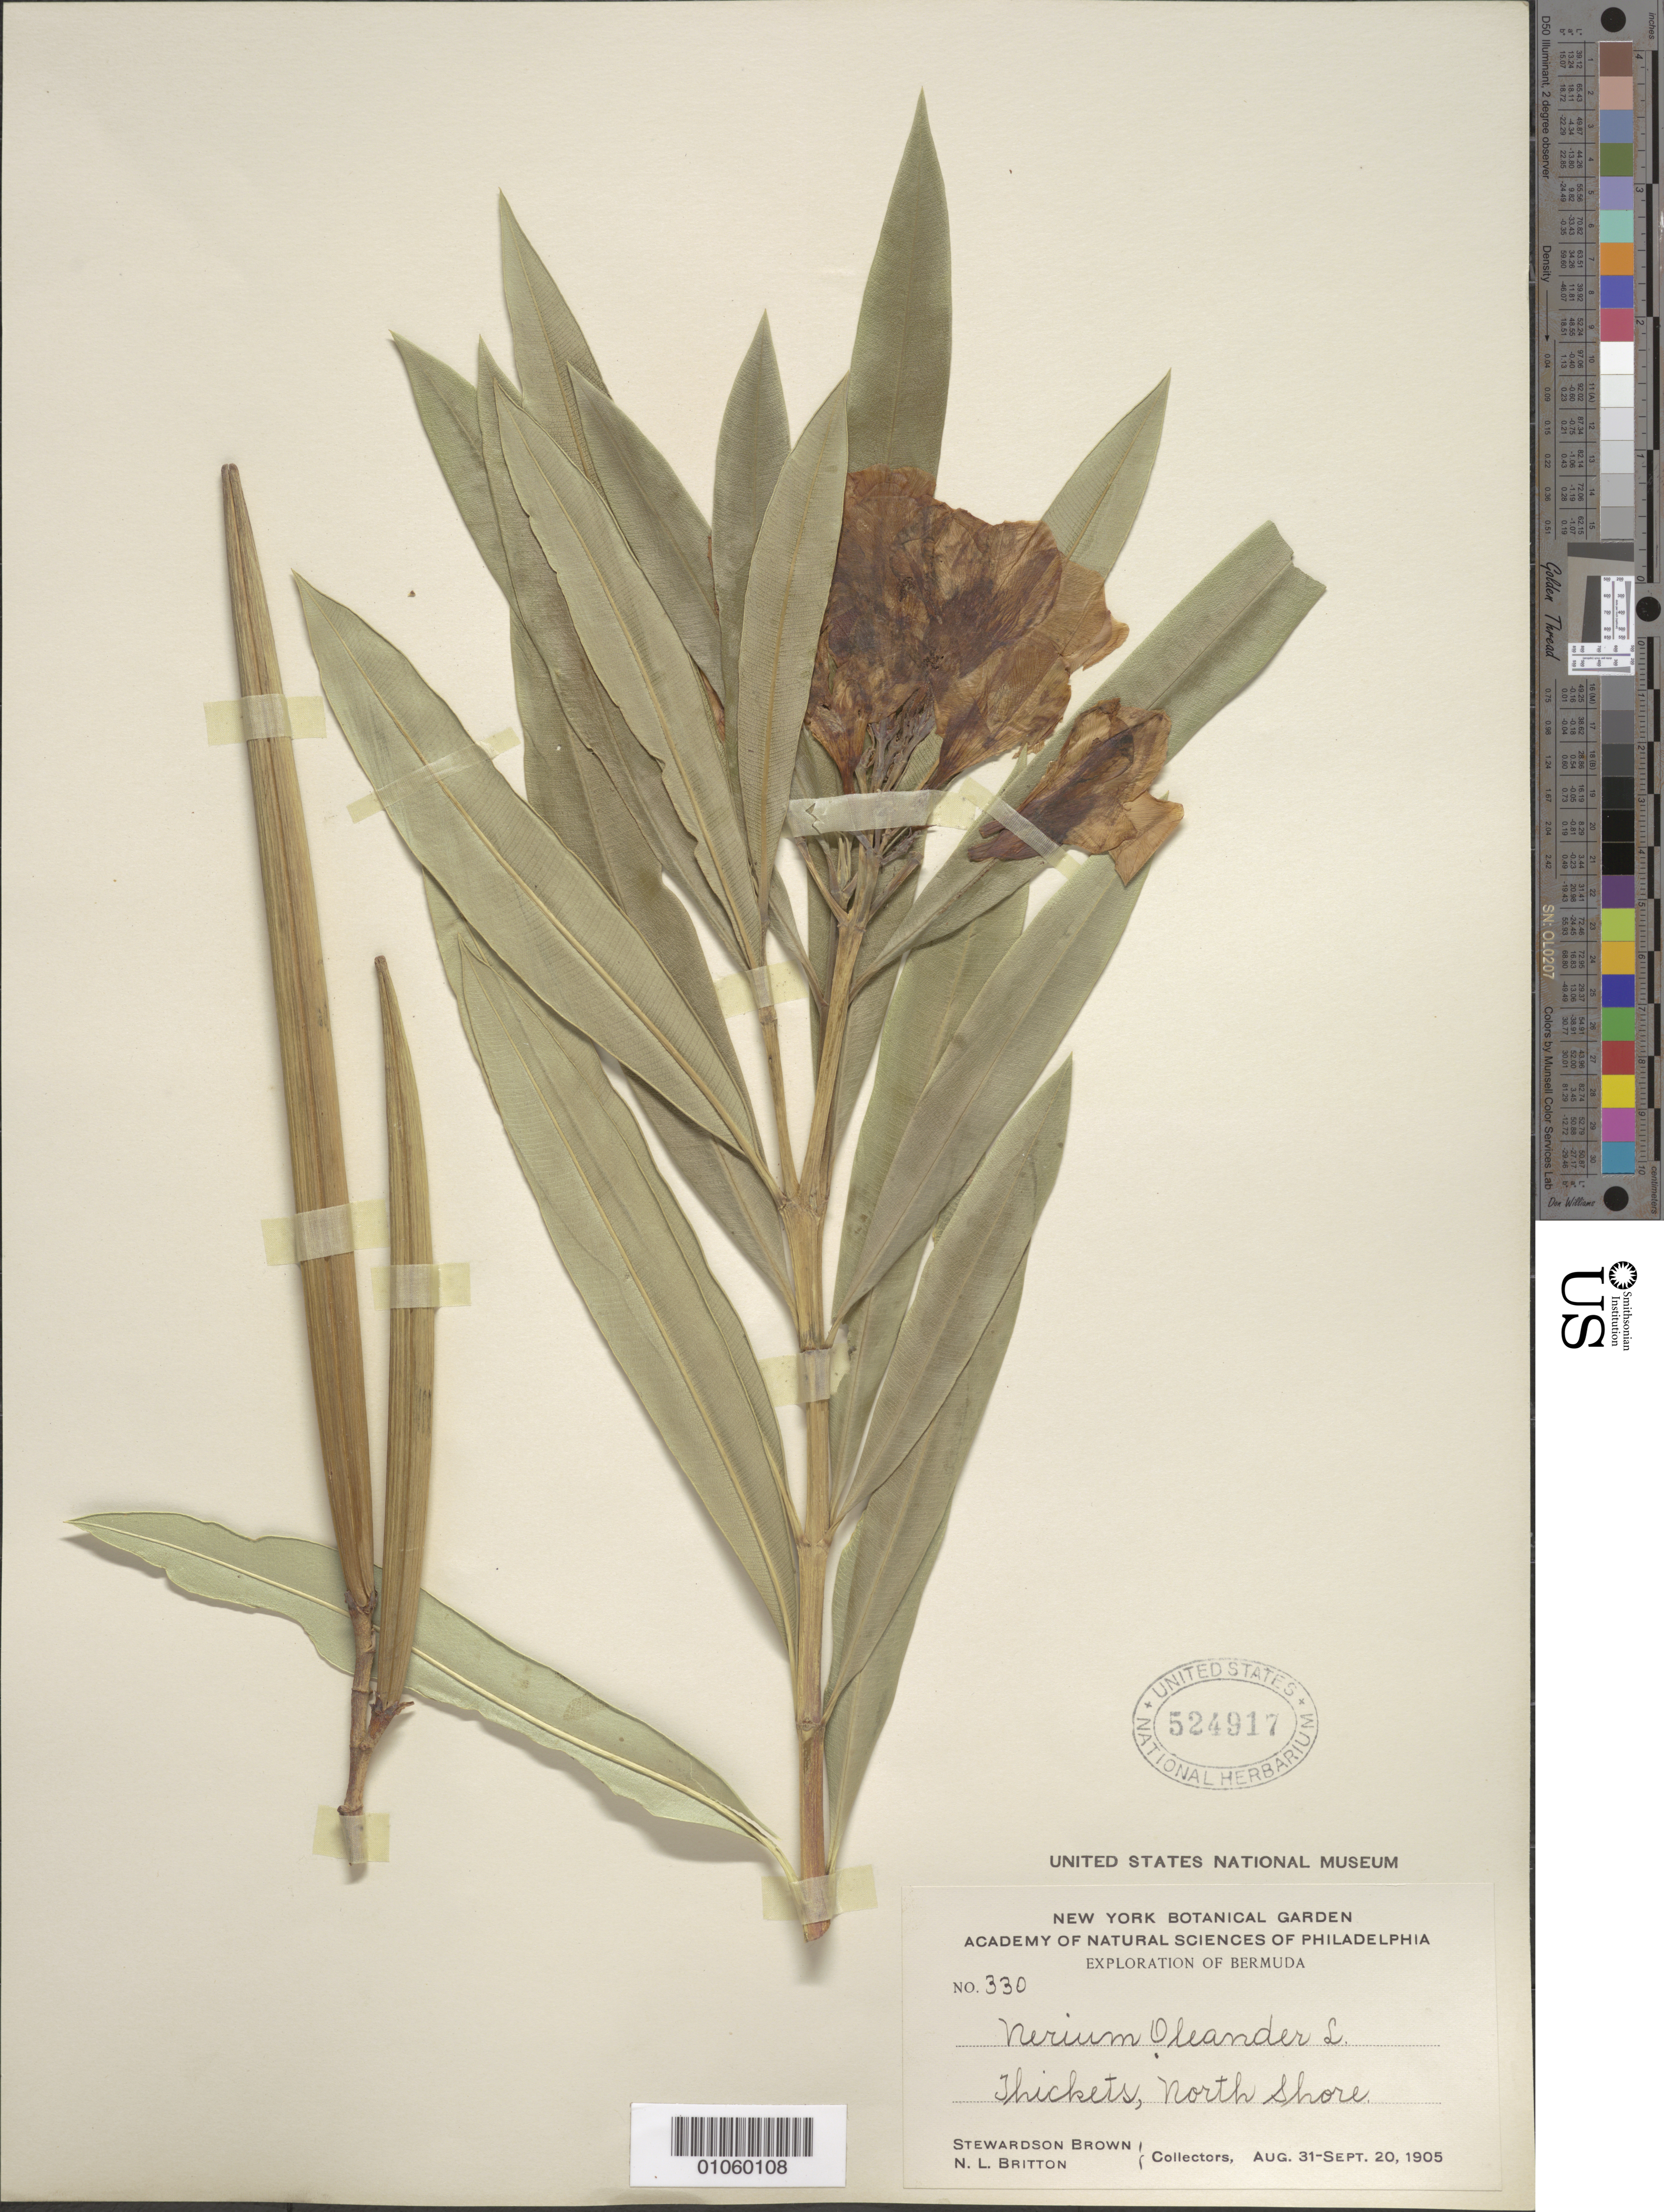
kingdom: Plantae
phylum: Tracheophyta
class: Magnoliopsida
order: Gentianales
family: Apocynaceae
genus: Nerium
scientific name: Nerium oleander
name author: L.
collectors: S. Brown & N. Britton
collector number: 330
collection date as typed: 31 Aug 1905 to 20 Sep 1905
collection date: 1905-08-31/1905-09-20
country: Bermuda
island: Bermuda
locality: North Shore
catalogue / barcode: US 524917